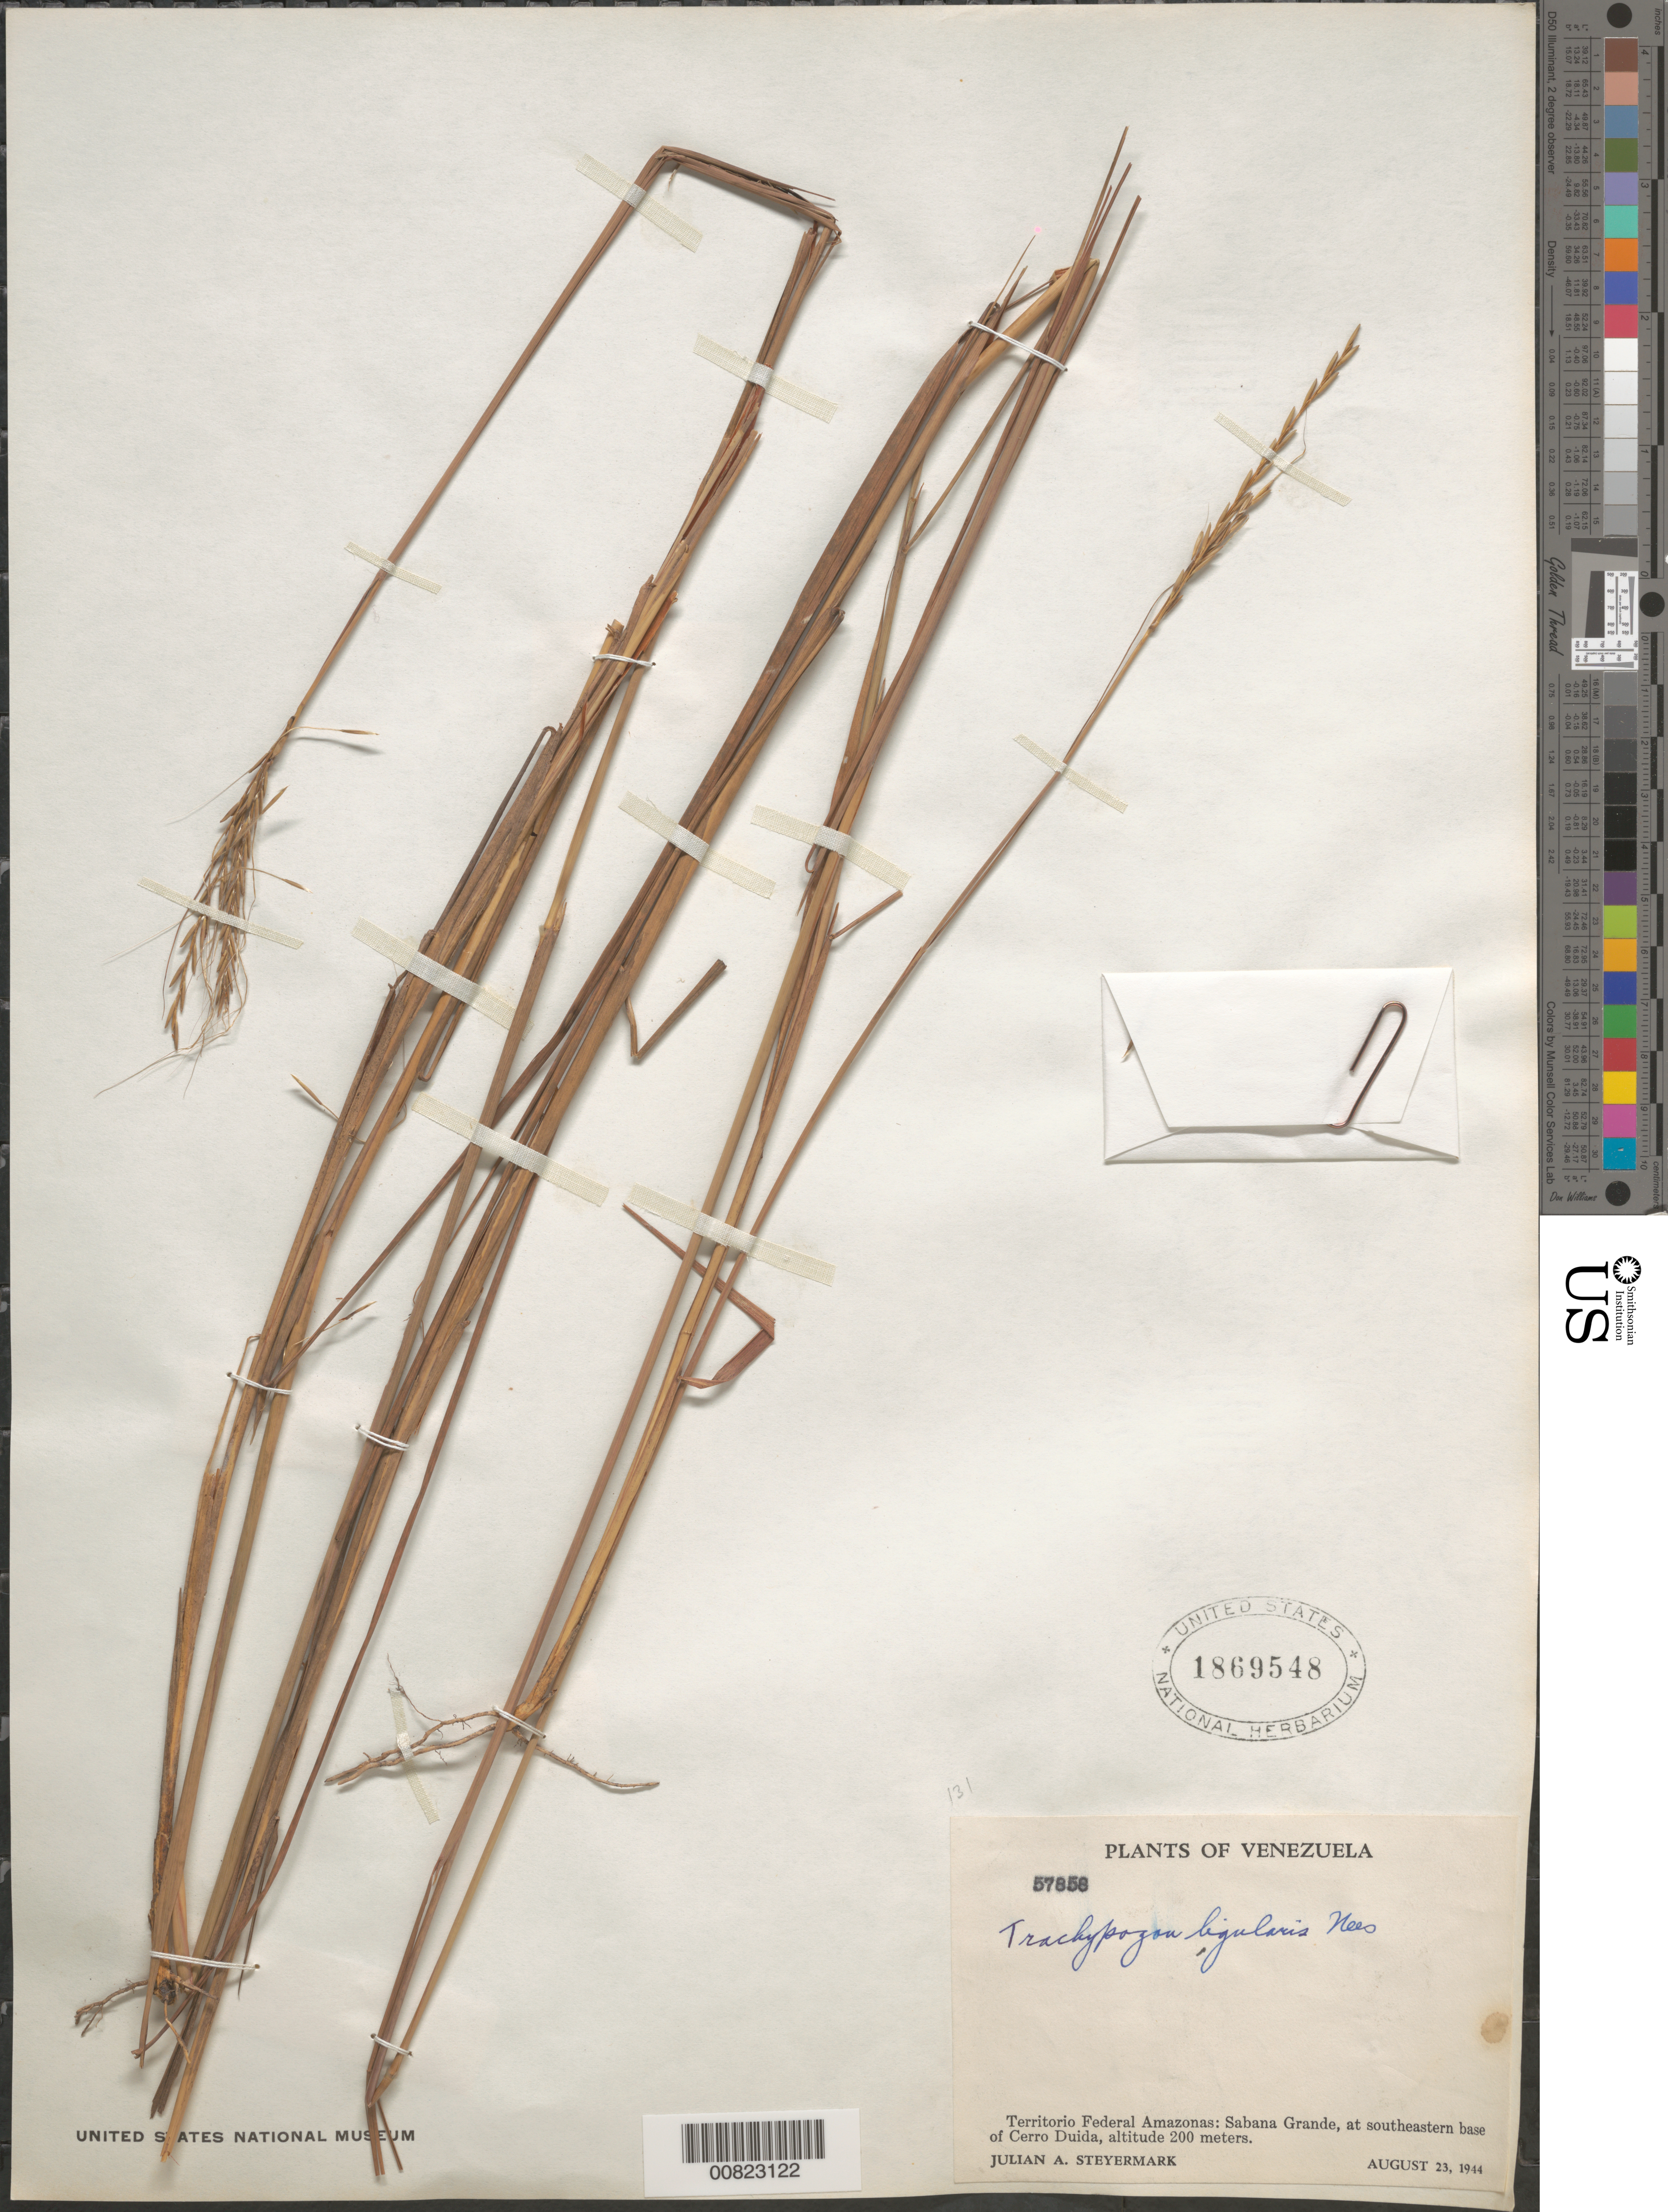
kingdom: Plantae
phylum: Tracheophyta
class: Liliopsida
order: Poales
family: Poaceae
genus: Trachypogon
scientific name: Trachypogon ligularis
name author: Nees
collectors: J. Steyermark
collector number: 57858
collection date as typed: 23-Aug-44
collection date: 1944-08-23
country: Venezuela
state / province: Amazonas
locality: Sabana Grande, at SE base of Cerro Duida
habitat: Base of cerro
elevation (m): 200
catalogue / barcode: US 1869548